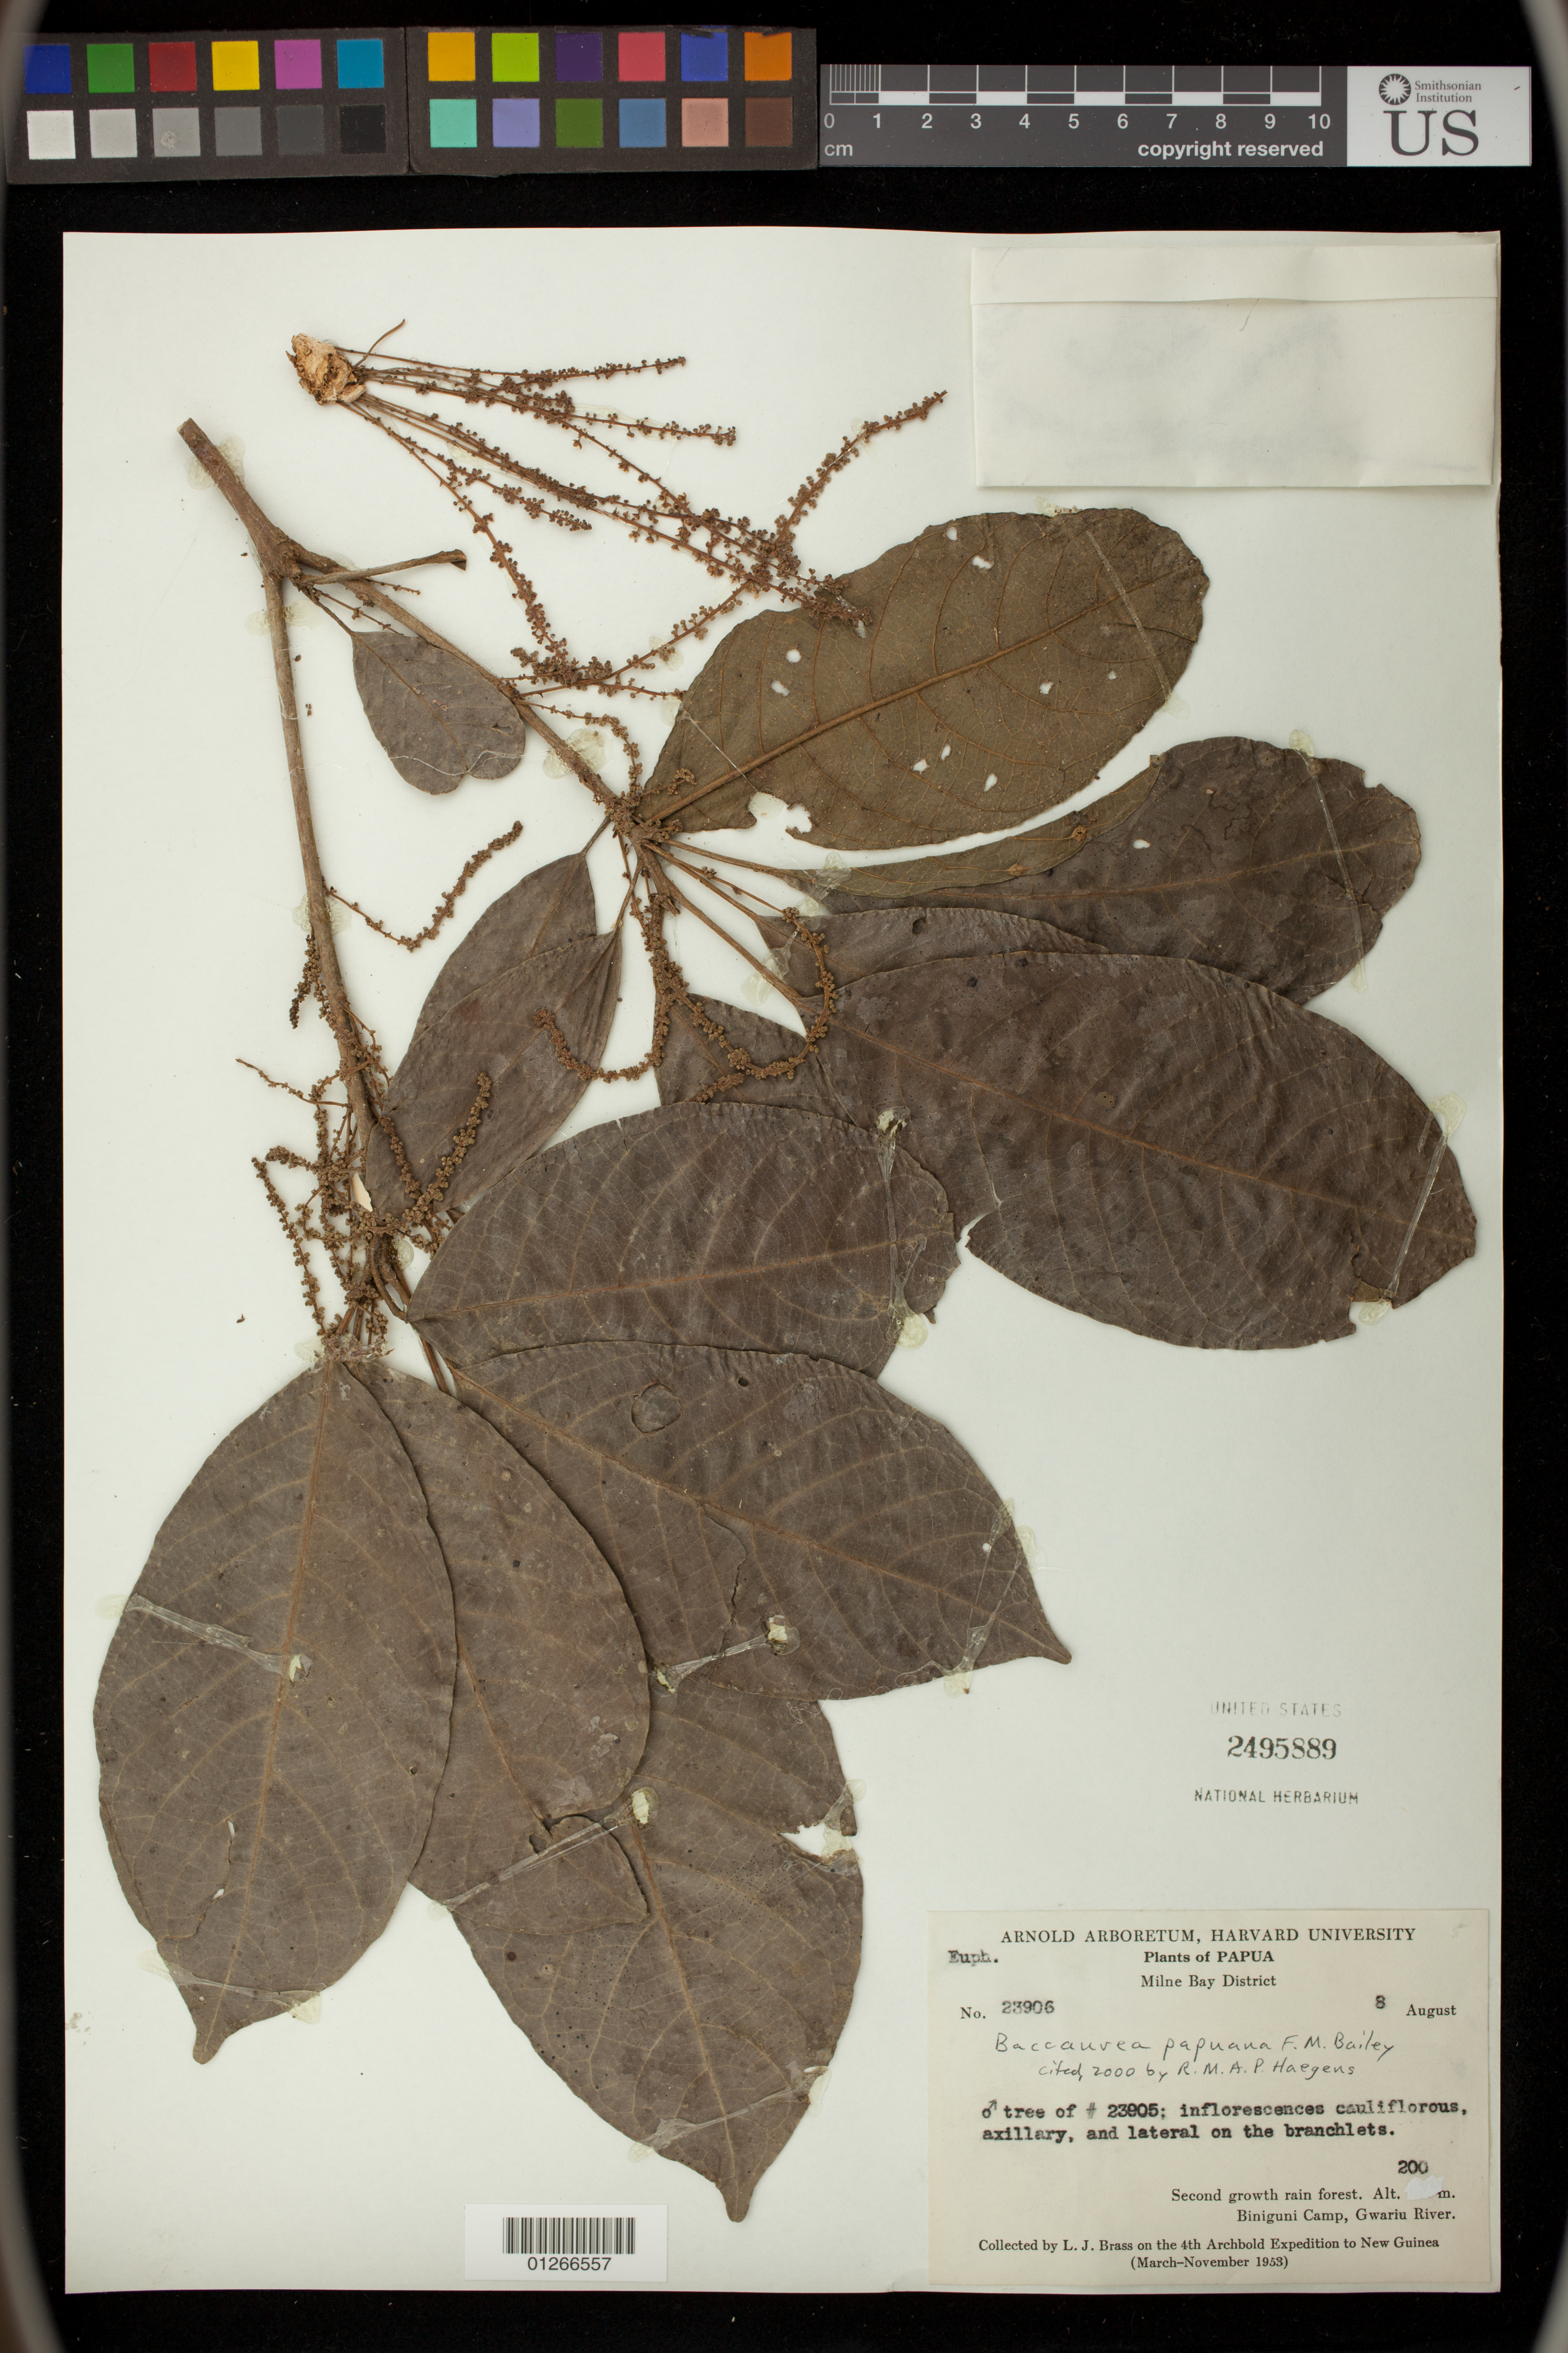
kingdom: Plantae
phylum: Tracheophyta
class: Magnoliopsida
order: Malpighiales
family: Phyllanthaceae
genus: Baccaurea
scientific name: Baccaurea papuana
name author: F.M. Bailey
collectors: L. J. Brass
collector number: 23906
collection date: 1953-08-08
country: Papua New Guinea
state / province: Milne Bay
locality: Biniguni Camp, Gwariu River.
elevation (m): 200